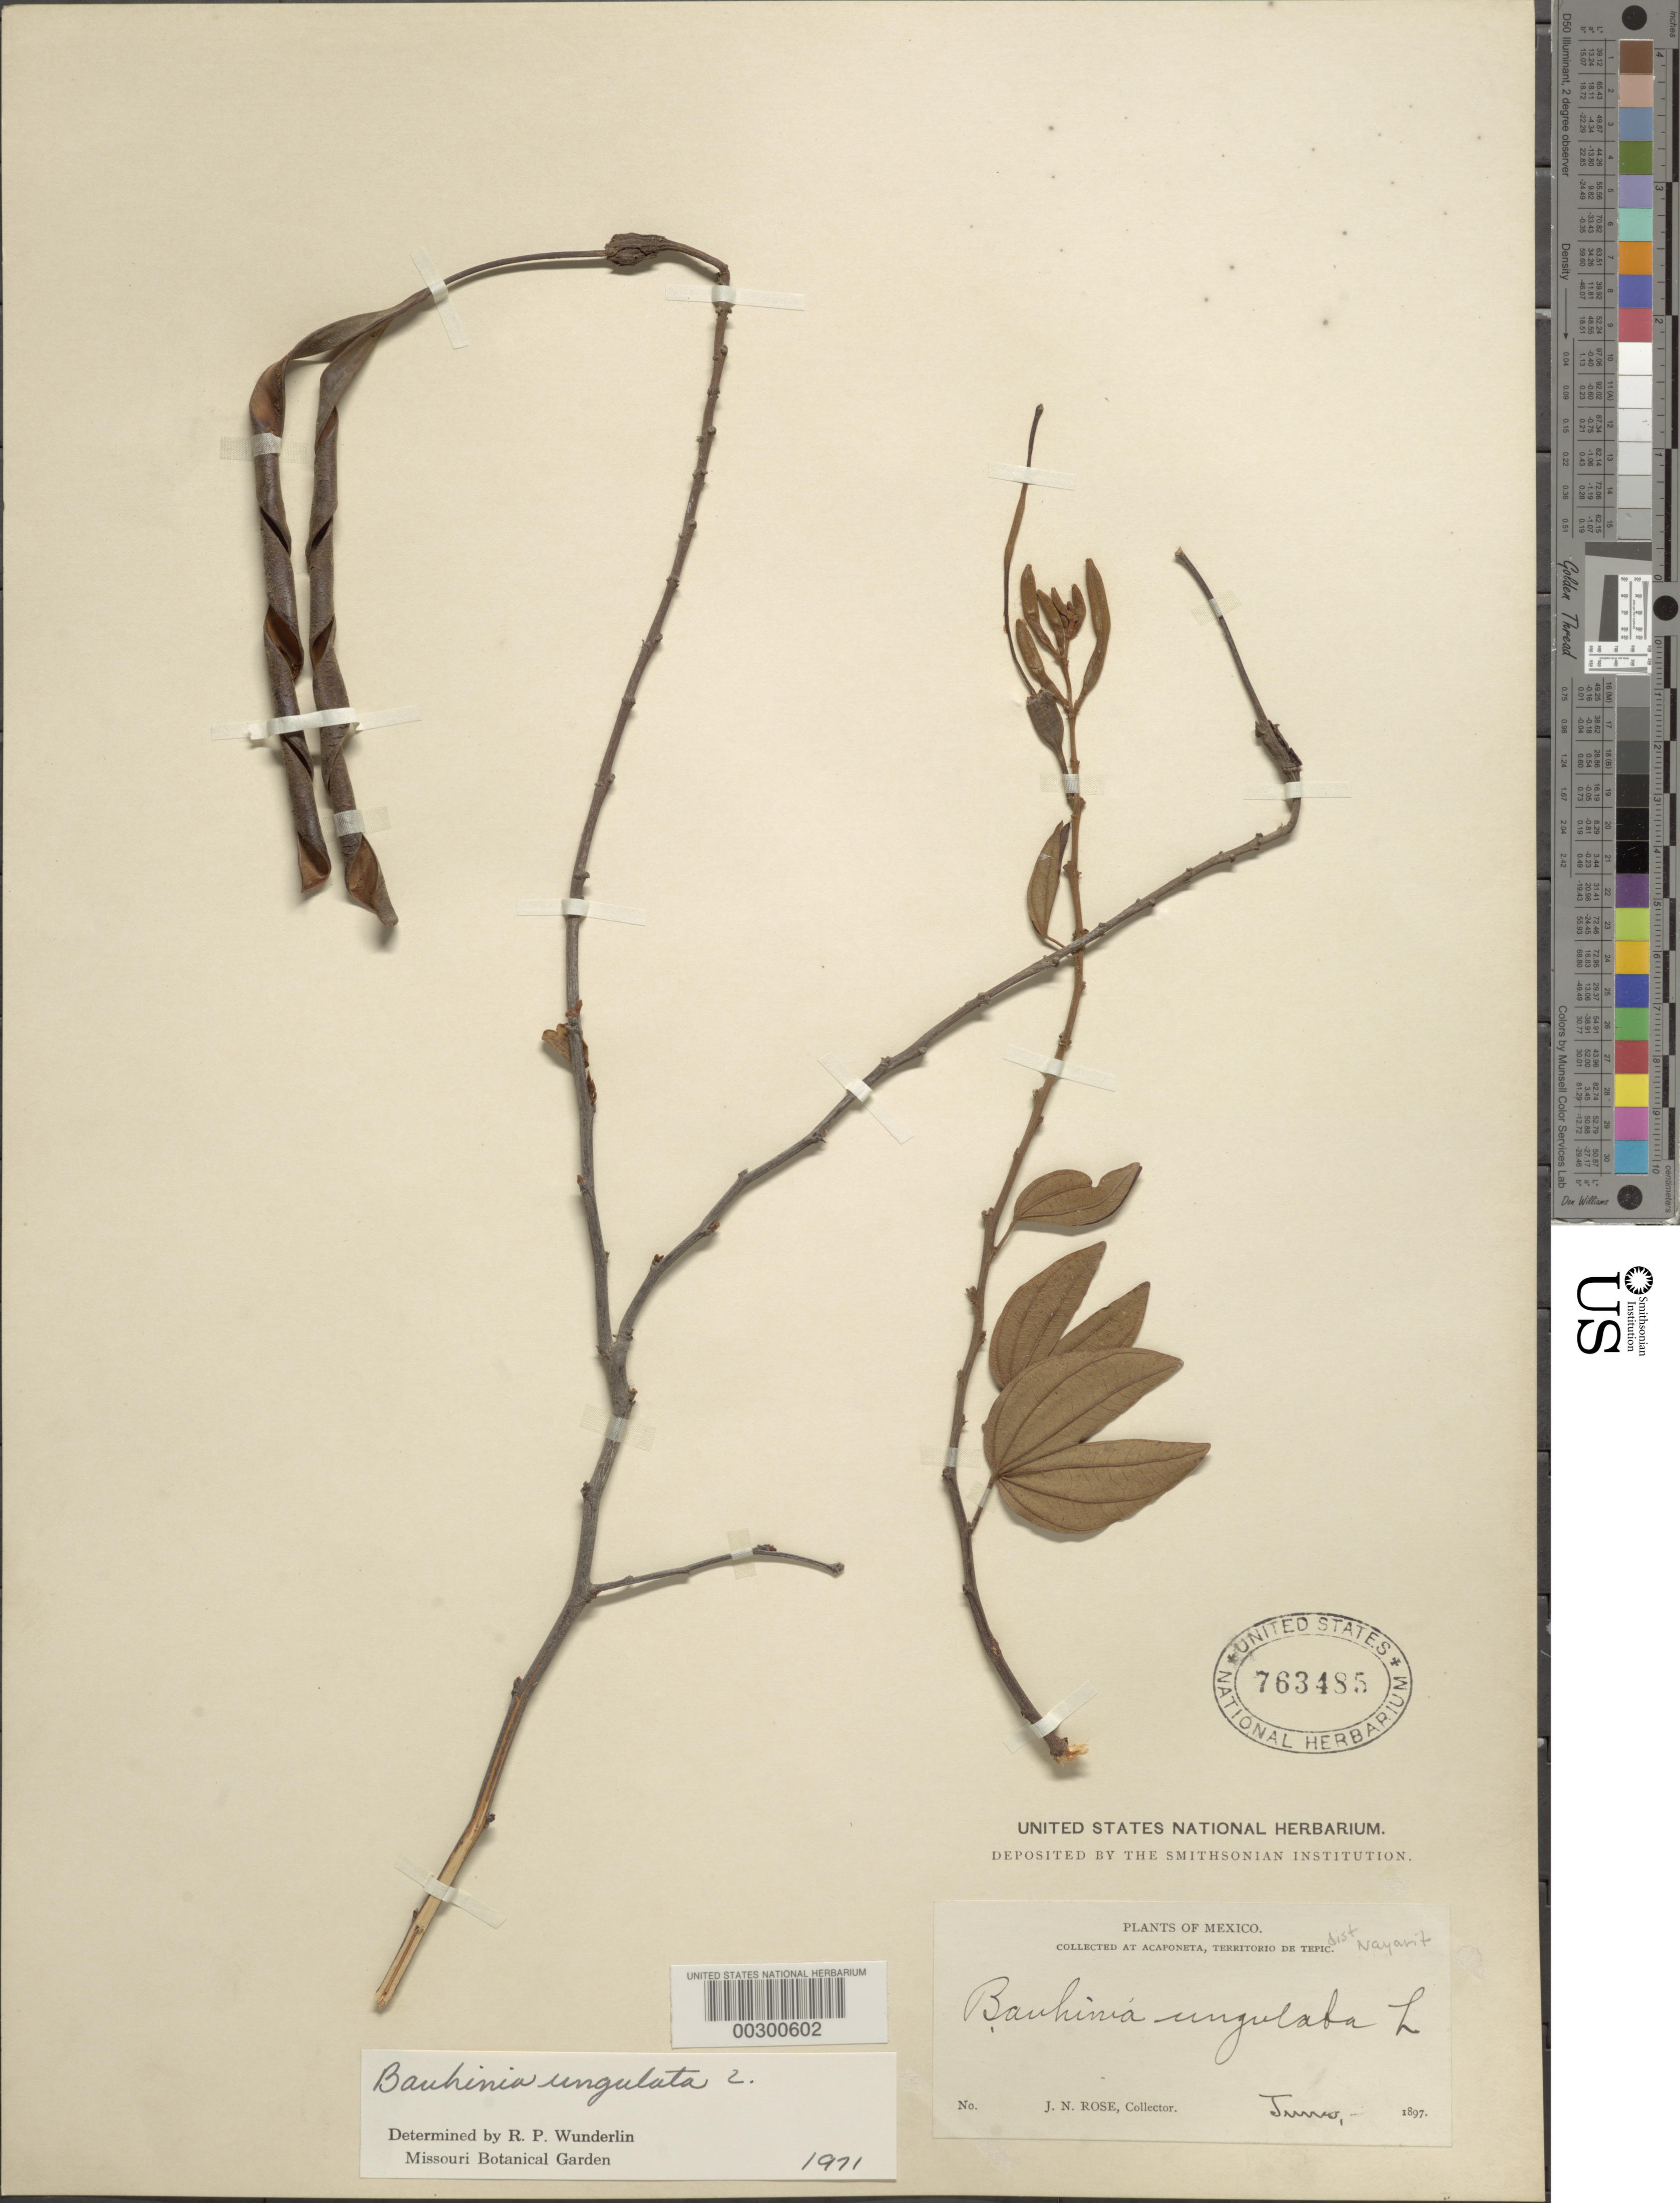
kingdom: Plantae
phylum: Tracheophyta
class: Magnoliopsida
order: Fabales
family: Fabaceae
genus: Bauhinia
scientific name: Bauhinia ungulata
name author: L.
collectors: J. N. Rose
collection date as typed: Jun 1897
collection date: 1897-06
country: Mexico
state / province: Nayarit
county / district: Tepic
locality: Vicinity of Acaponeta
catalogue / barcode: US 763485